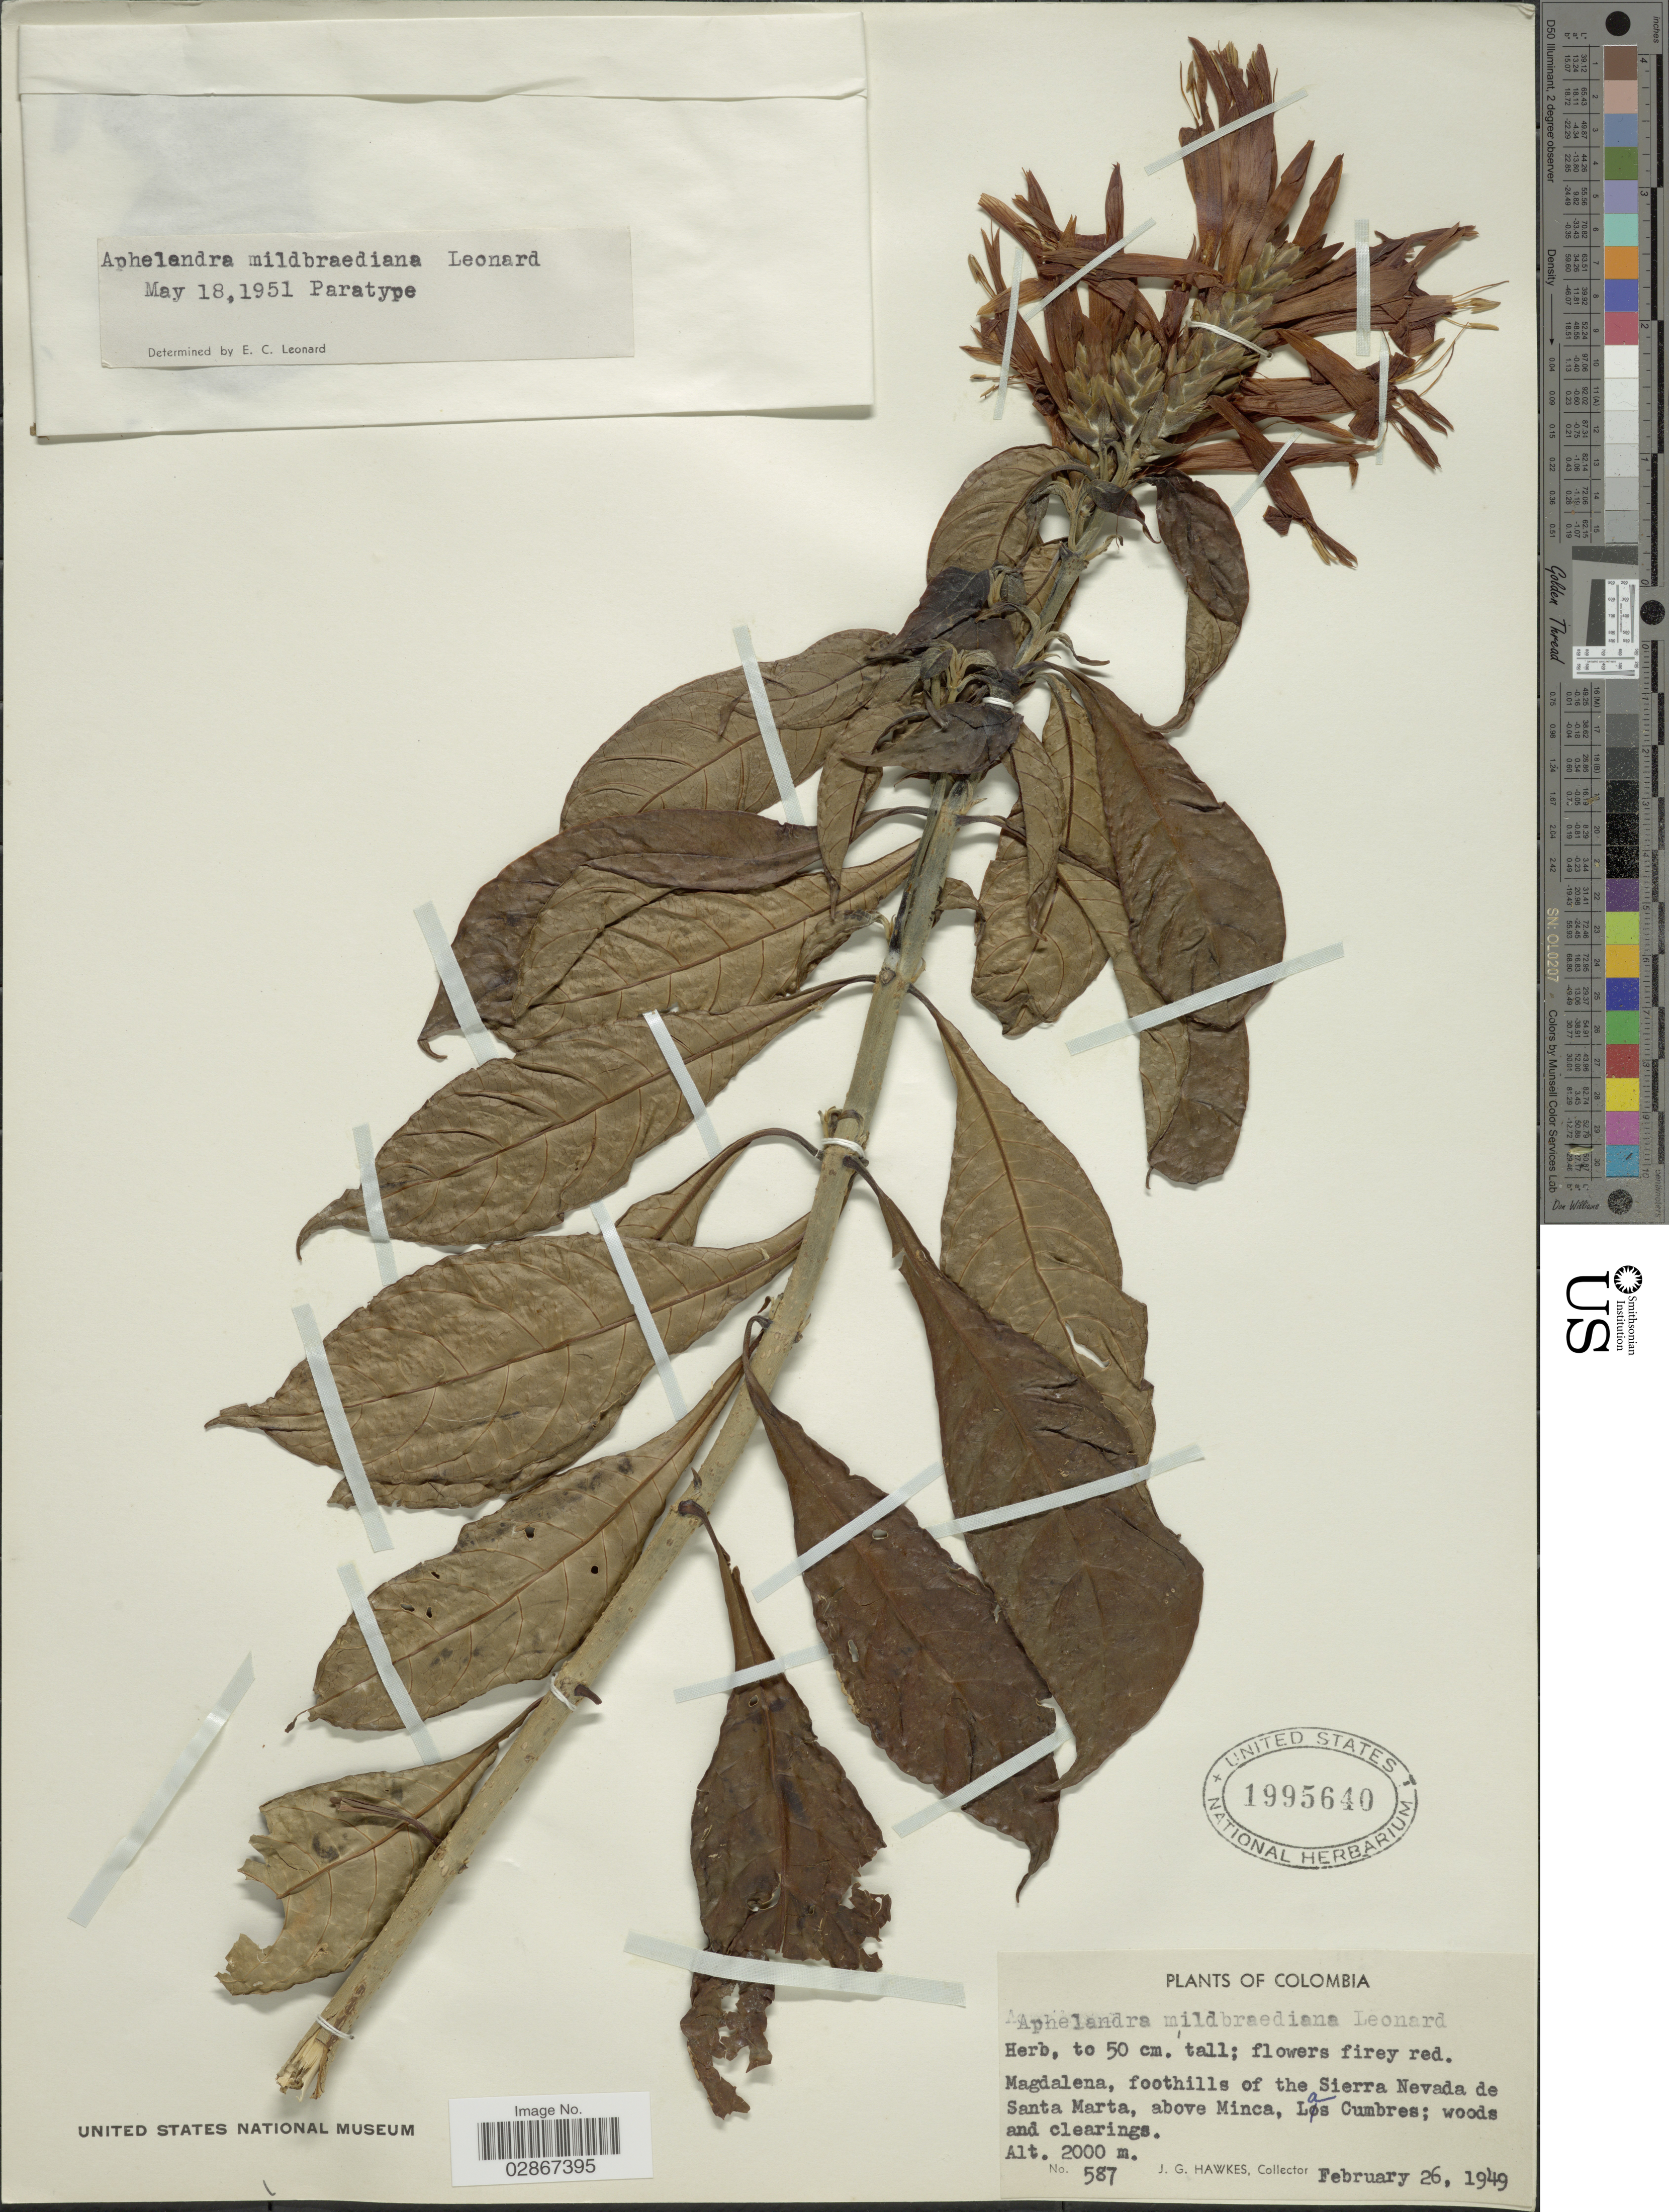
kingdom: Plantae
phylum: Tracheophyta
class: Magnoliopsida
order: Lamiales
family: Acanthaceae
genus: Aphelandra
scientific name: Aphelandra mildbraediana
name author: Leonard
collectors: J. Hawkes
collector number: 587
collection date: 1949-02-26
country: Colombia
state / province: Magdalena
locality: Foothills of the Sierra Nevada de Santa Marta. above Minca, Las Cumbres.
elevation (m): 2000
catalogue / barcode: US 1995640